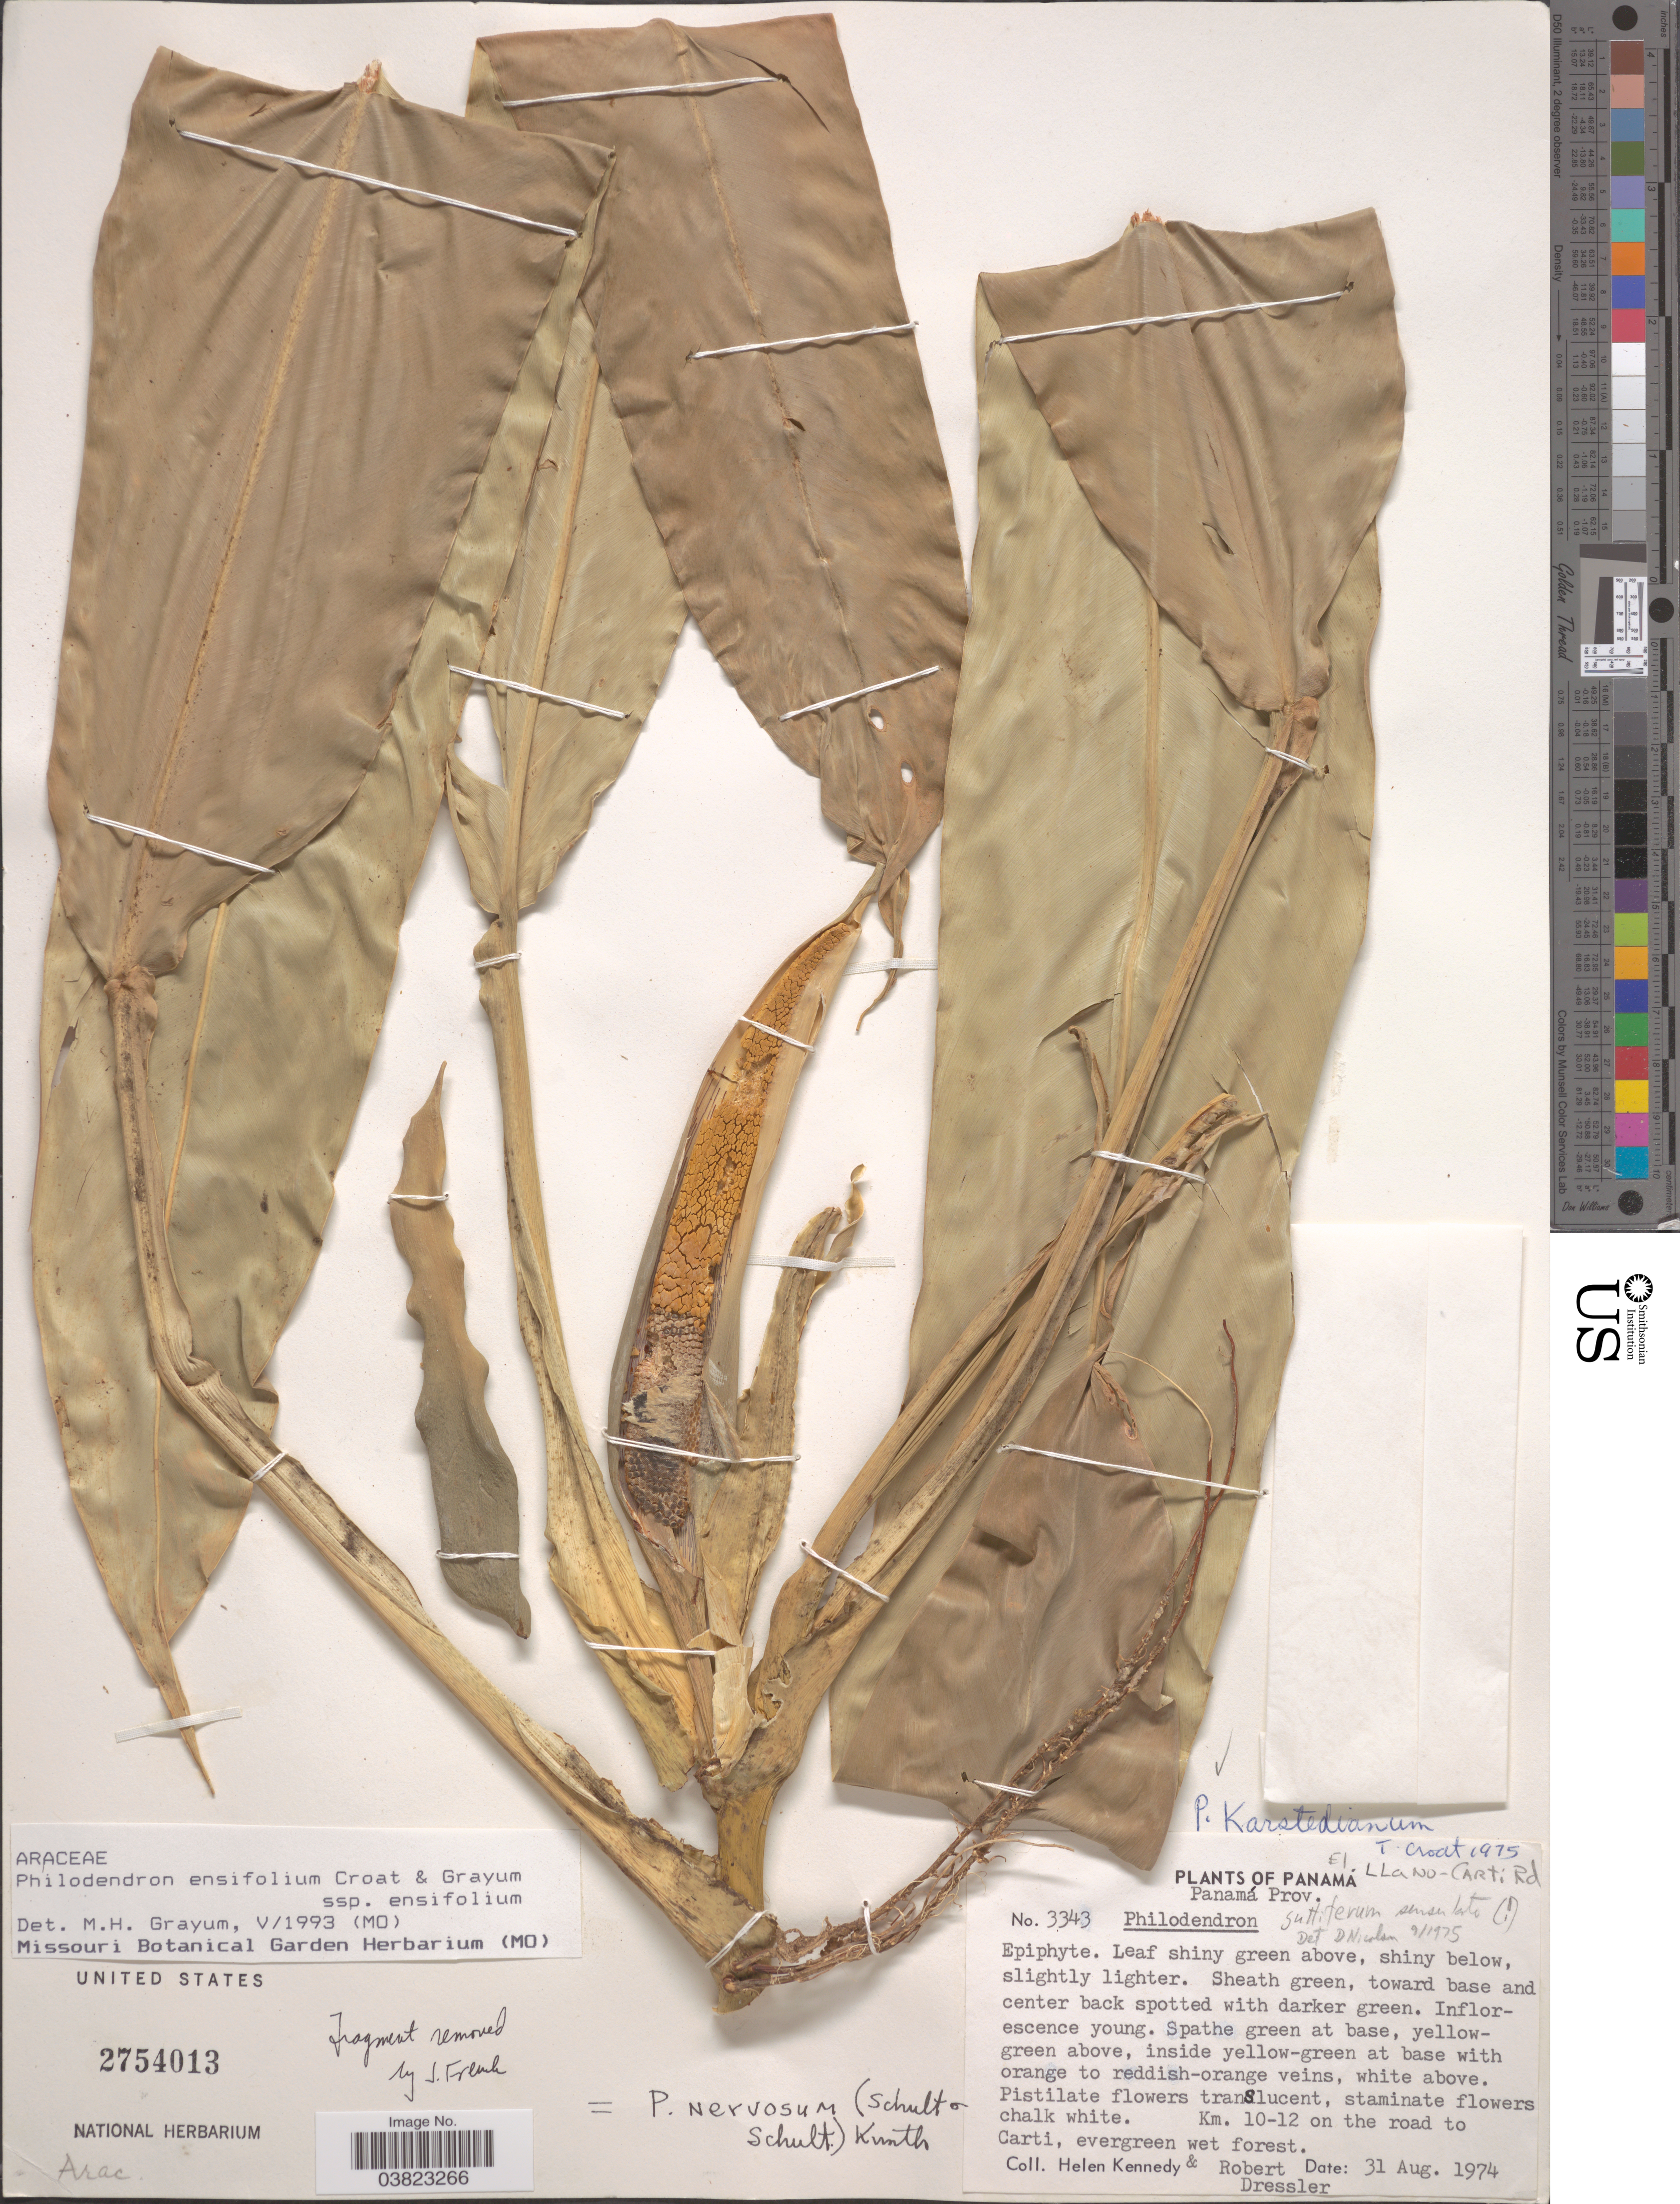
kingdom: Plantae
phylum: Tracheophyta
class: Liliopsida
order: Alismatales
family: Araceae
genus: Philodendron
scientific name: Philodendron ensifolium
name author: Croat & Grayum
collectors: H. Kennedy & R. Dressler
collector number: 3343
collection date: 1974-08-31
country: Panama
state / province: Panamá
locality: Km. 10-12 on the road to Carti, evergreen wet forest.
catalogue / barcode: US 2754013